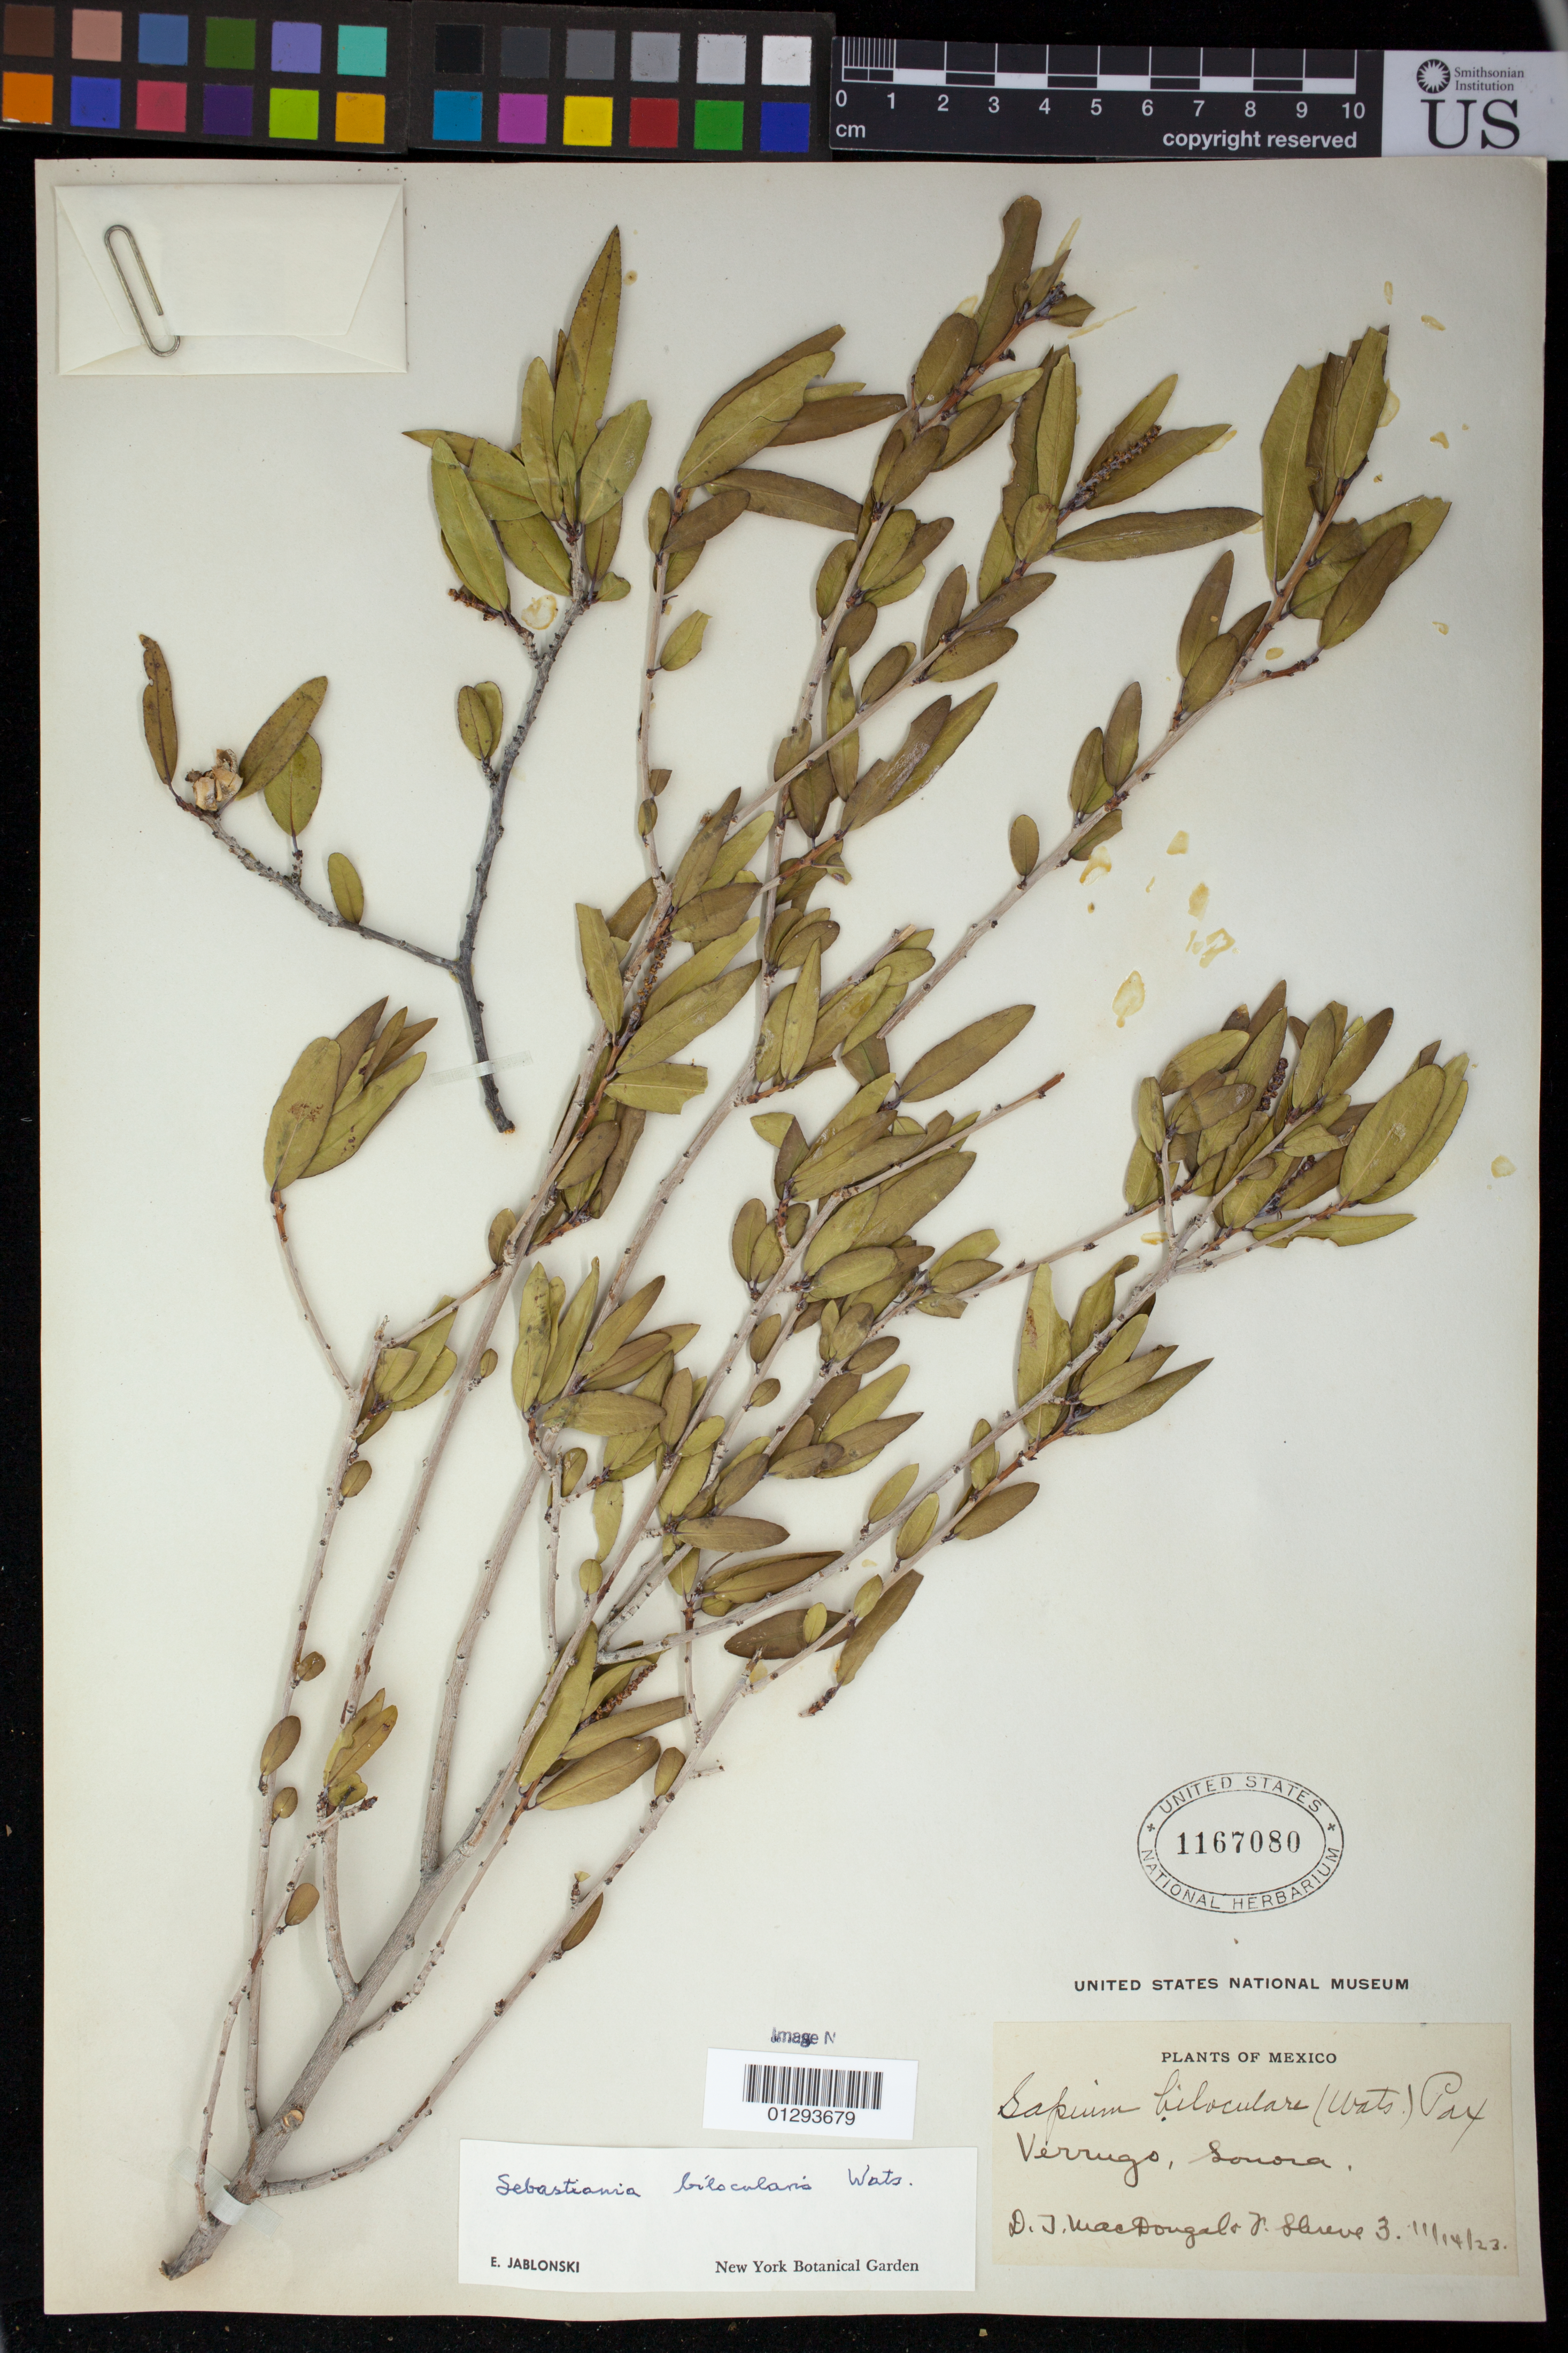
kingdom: Plantae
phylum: Tracheophyta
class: Magnoliopsida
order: Malpighiales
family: Euphorbiaceae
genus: Sebastiania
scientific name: Sebastiania bilocularis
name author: S. Watson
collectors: D. T. MacDougal & F. Shreve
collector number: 3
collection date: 1923-11-14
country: Mexico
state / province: Sonora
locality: Verrugo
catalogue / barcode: US 1167080